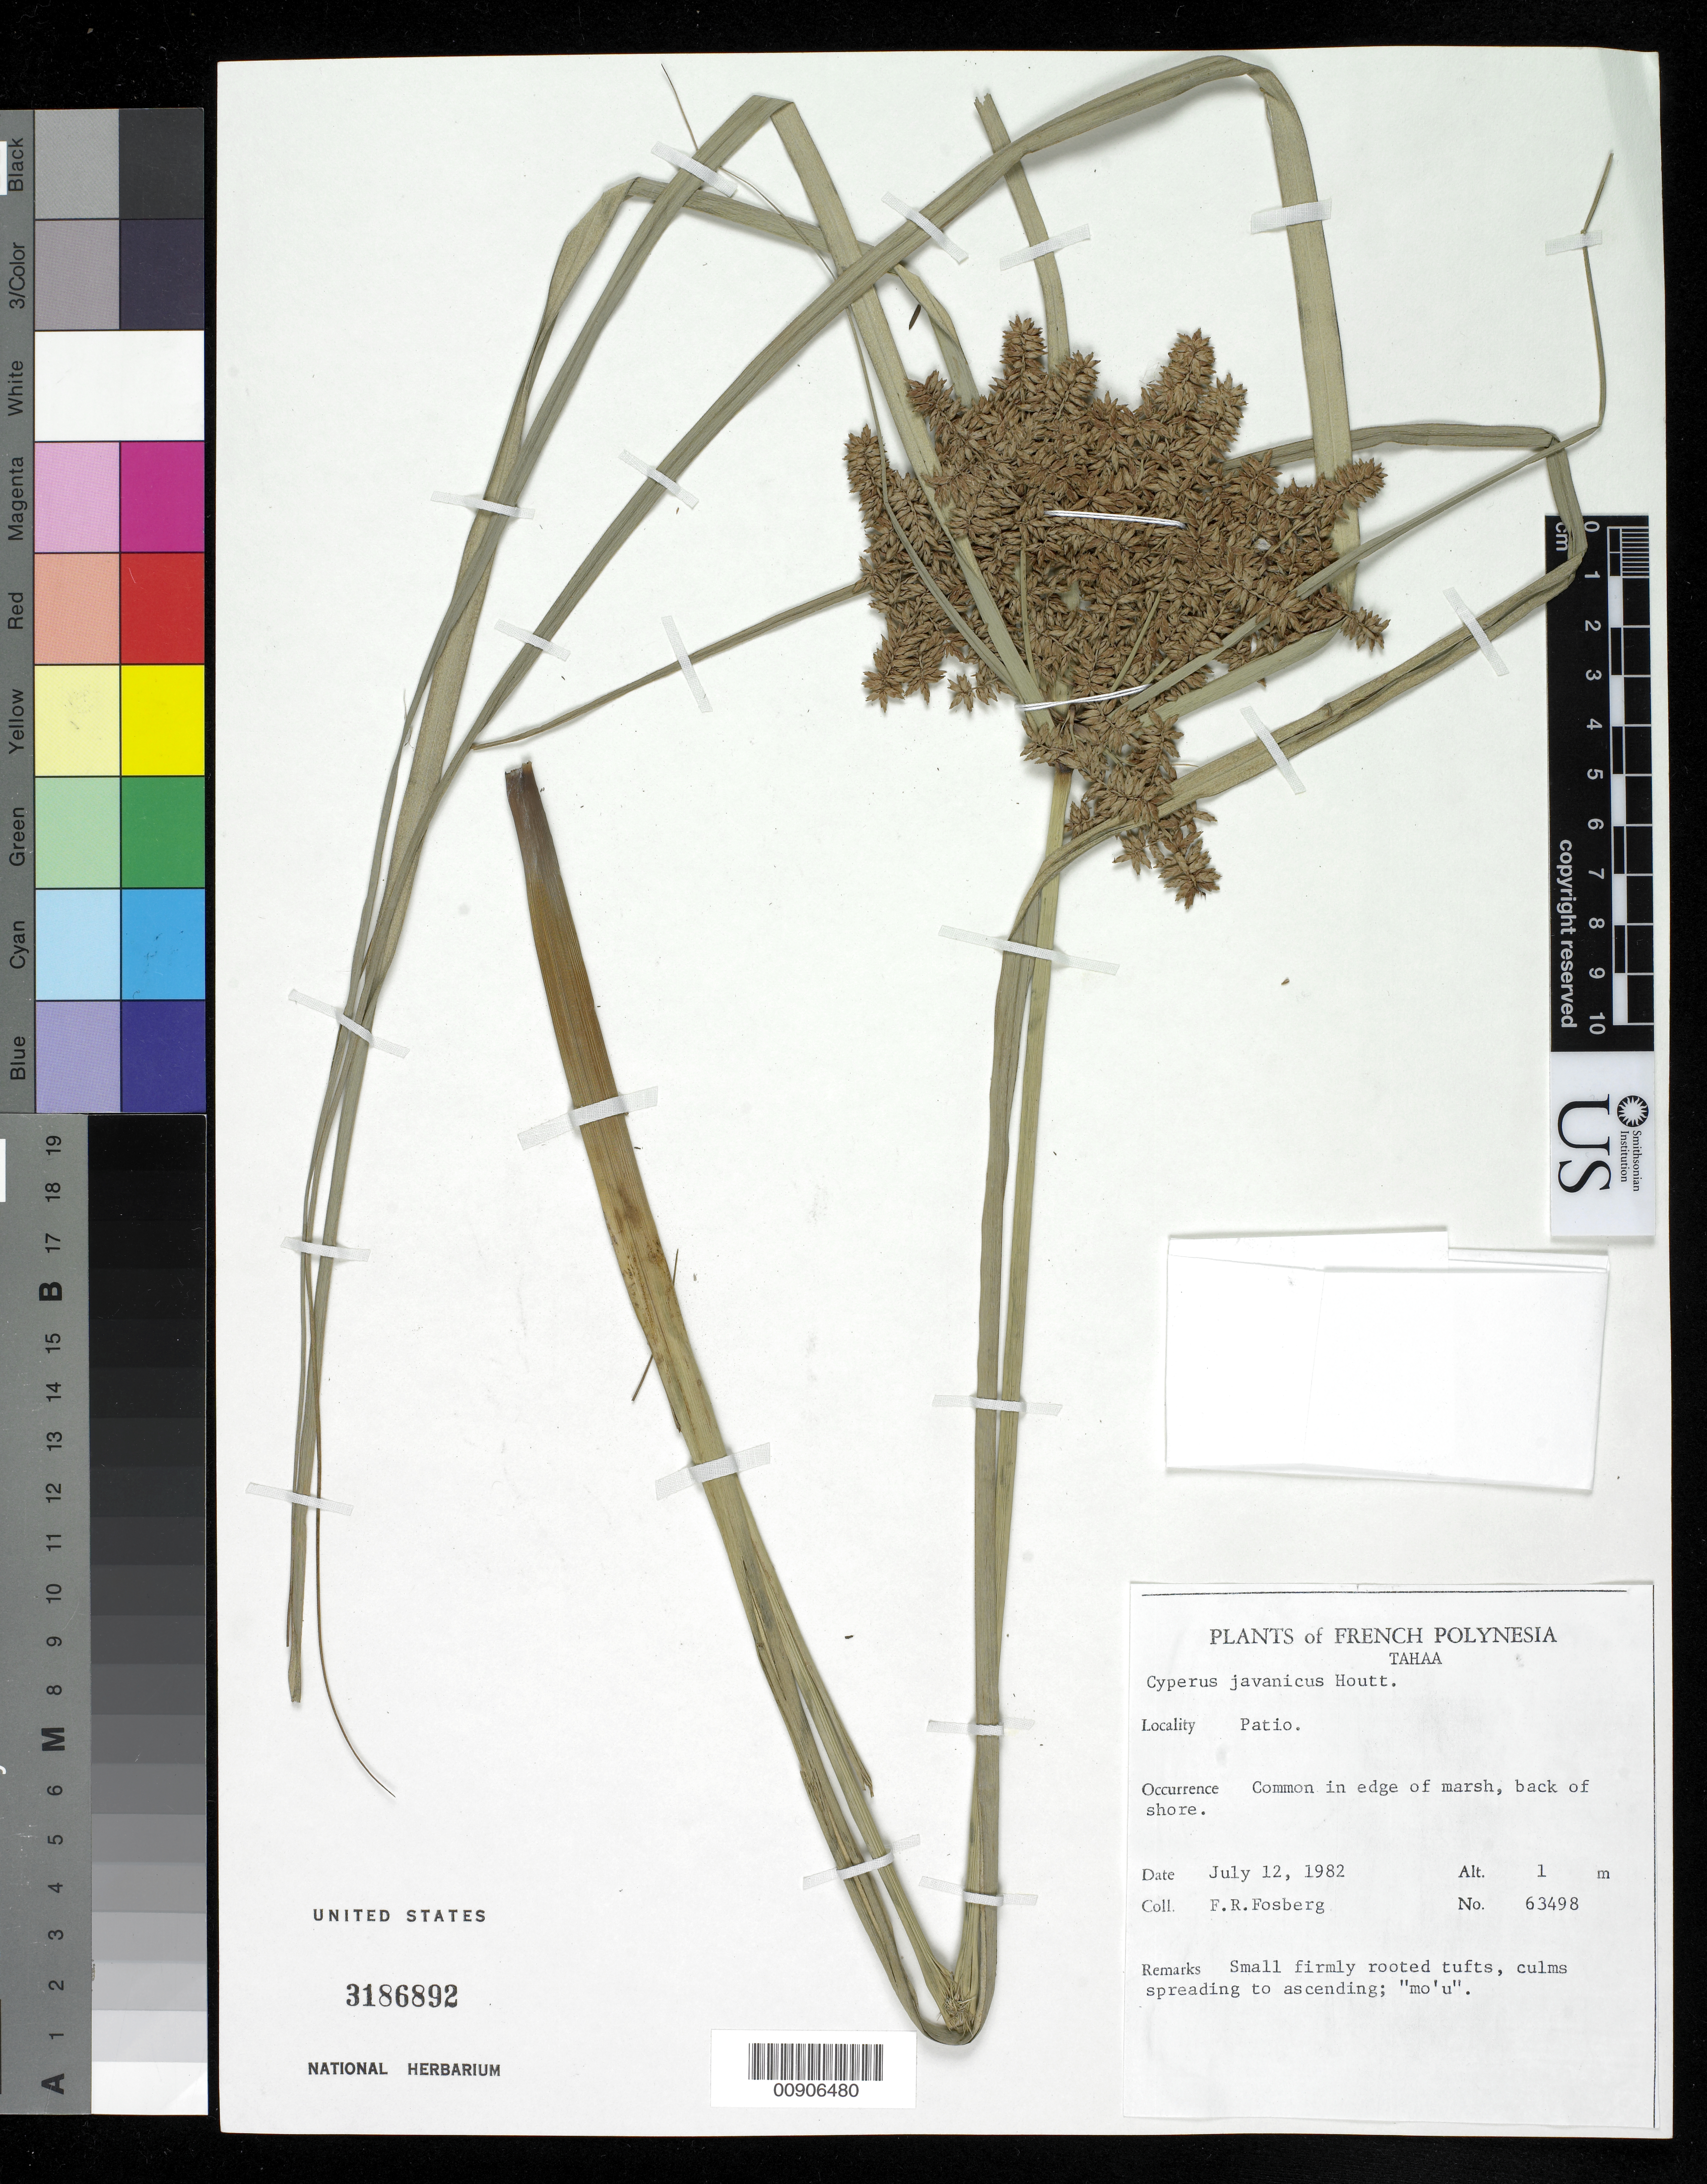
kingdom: Plantae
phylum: Tracheophyta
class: Liliopsida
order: Poales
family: Cyperaceae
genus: Cyperus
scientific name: Cyperus javanicus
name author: Houtt.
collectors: F. R. Fosberg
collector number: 63498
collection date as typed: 12 Jul 1982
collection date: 1982-07-12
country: French Polynesia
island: Tahaa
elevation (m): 1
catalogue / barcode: US 3186892